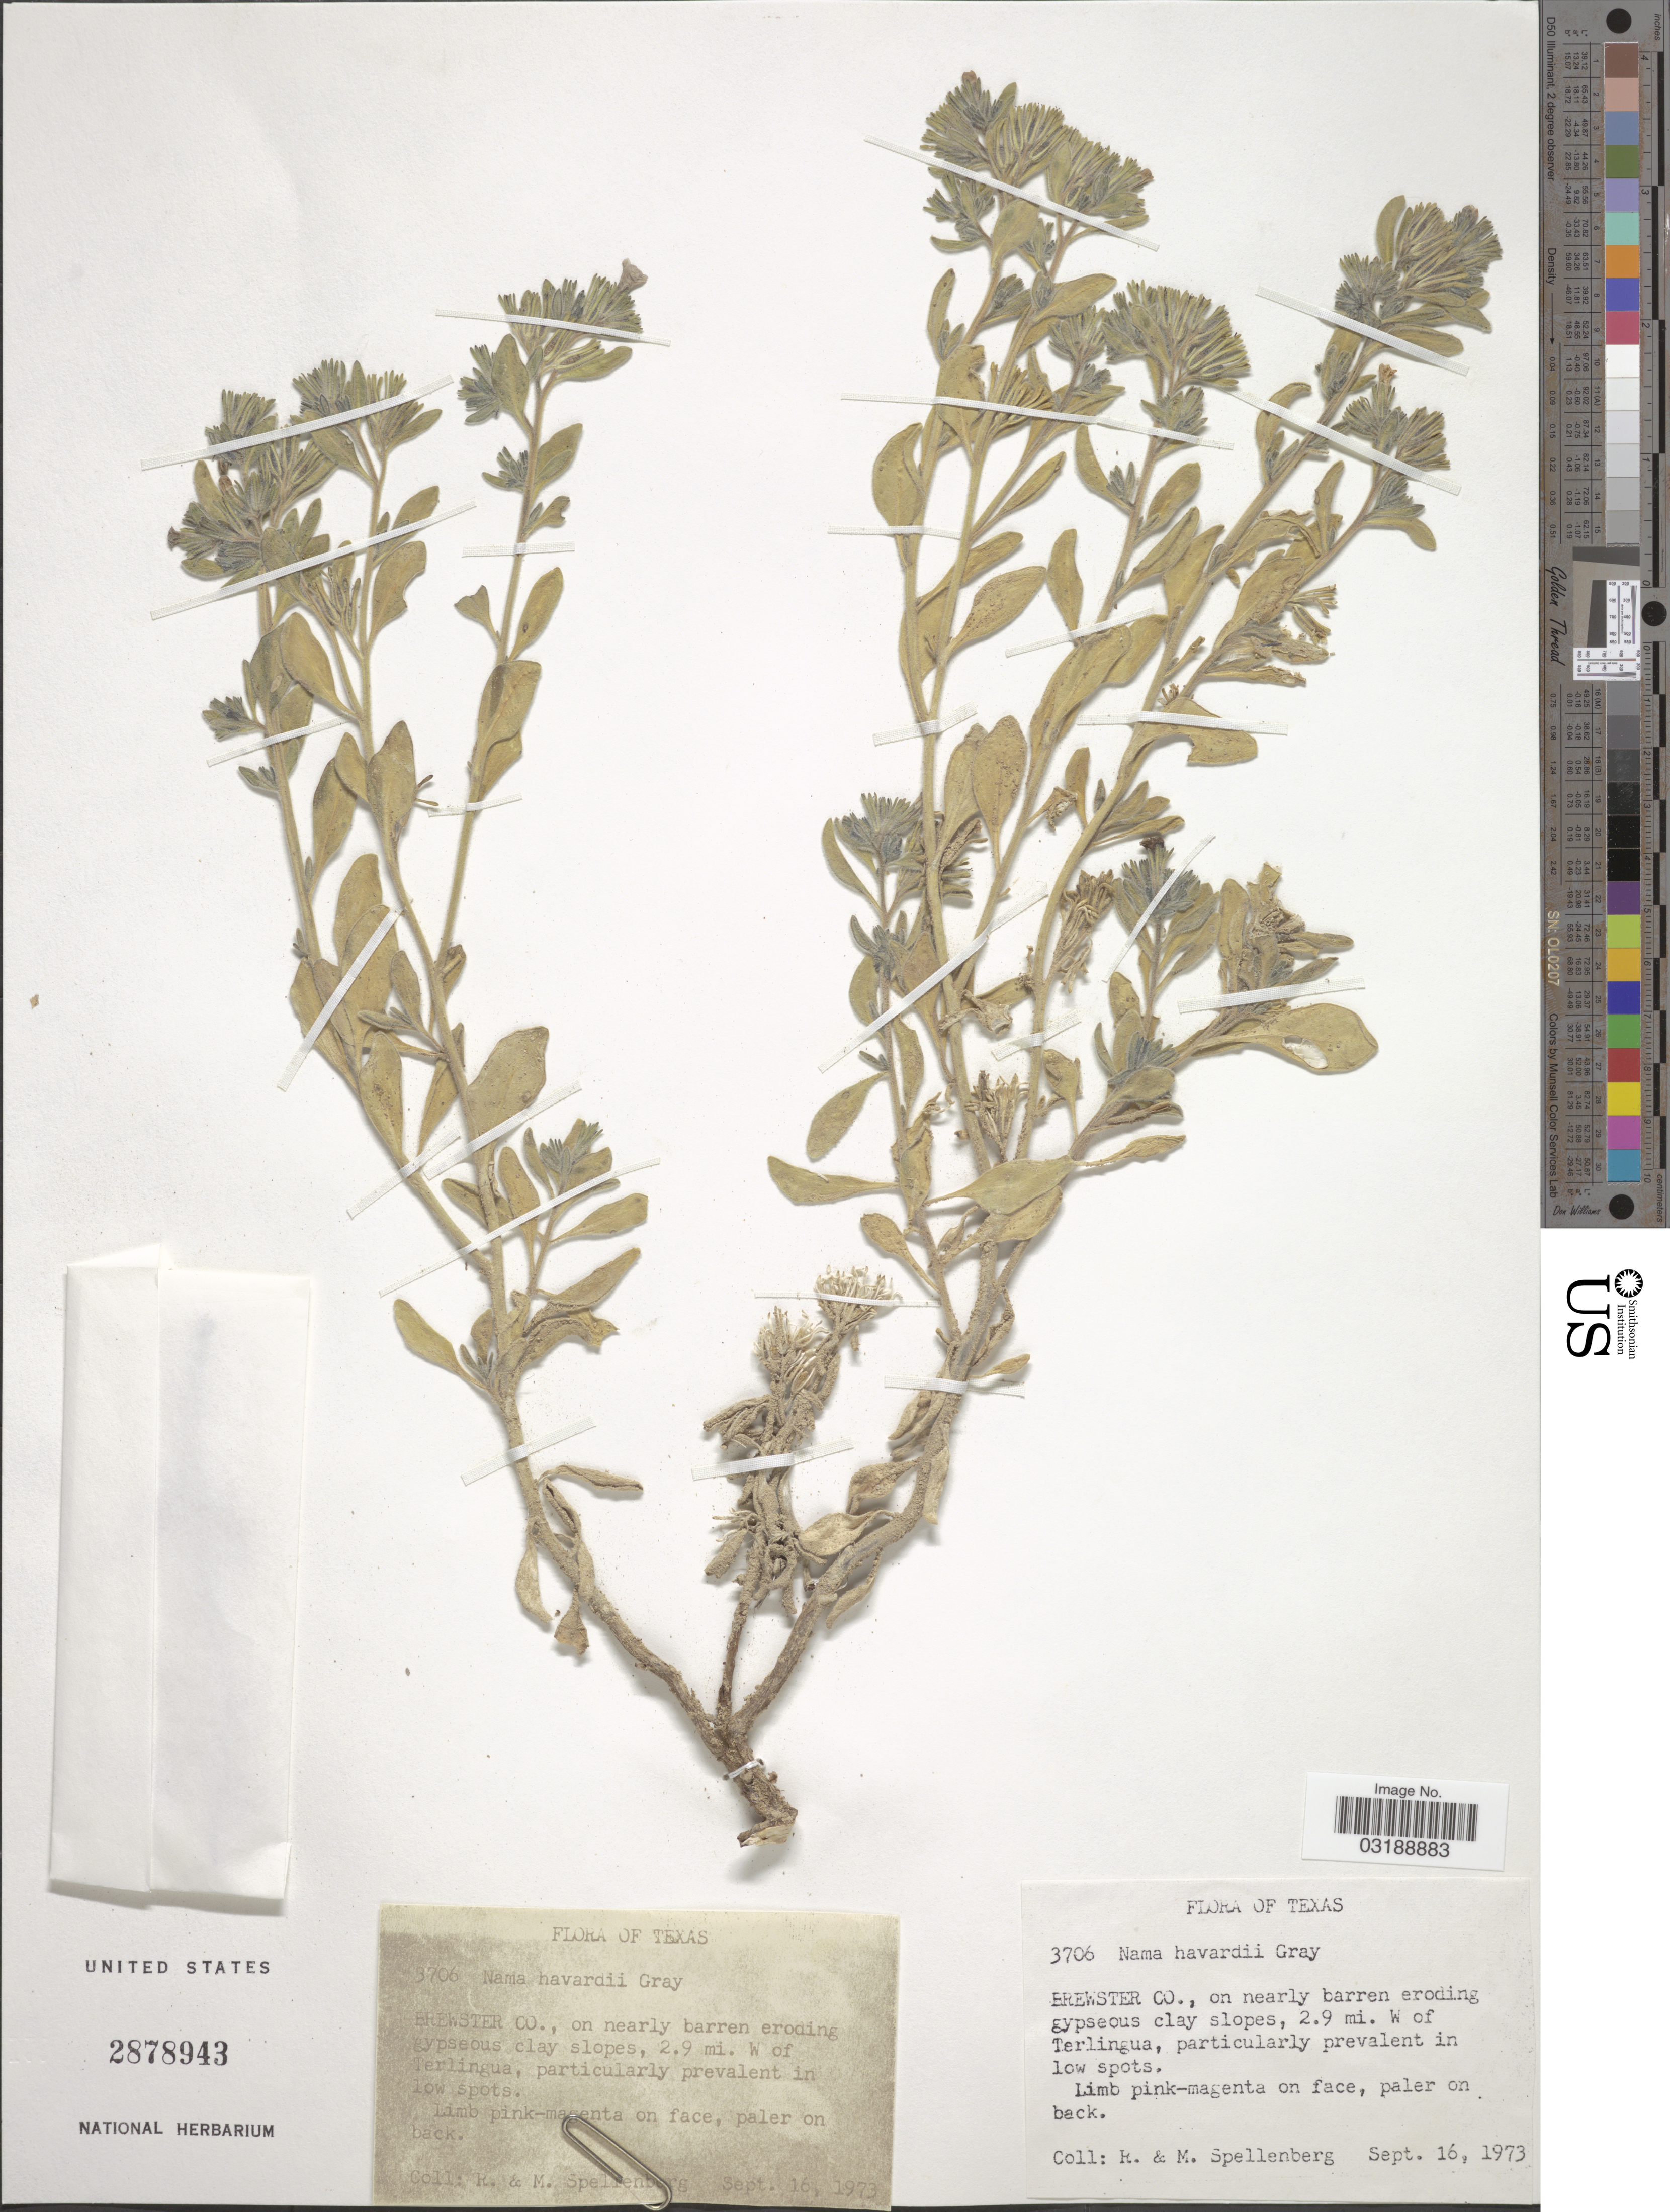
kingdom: Plantae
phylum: Tracheophyta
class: Magnoliopsida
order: Boraginales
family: Namaceae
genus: Nama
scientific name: Nama havardii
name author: A. Gray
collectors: R. Spellenberg & Spellenberg, M.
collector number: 3706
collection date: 1973-09-16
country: United States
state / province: Texas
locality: Brewster Co., 2.9 mi. W of Terlingua.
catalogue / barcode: US 2878943